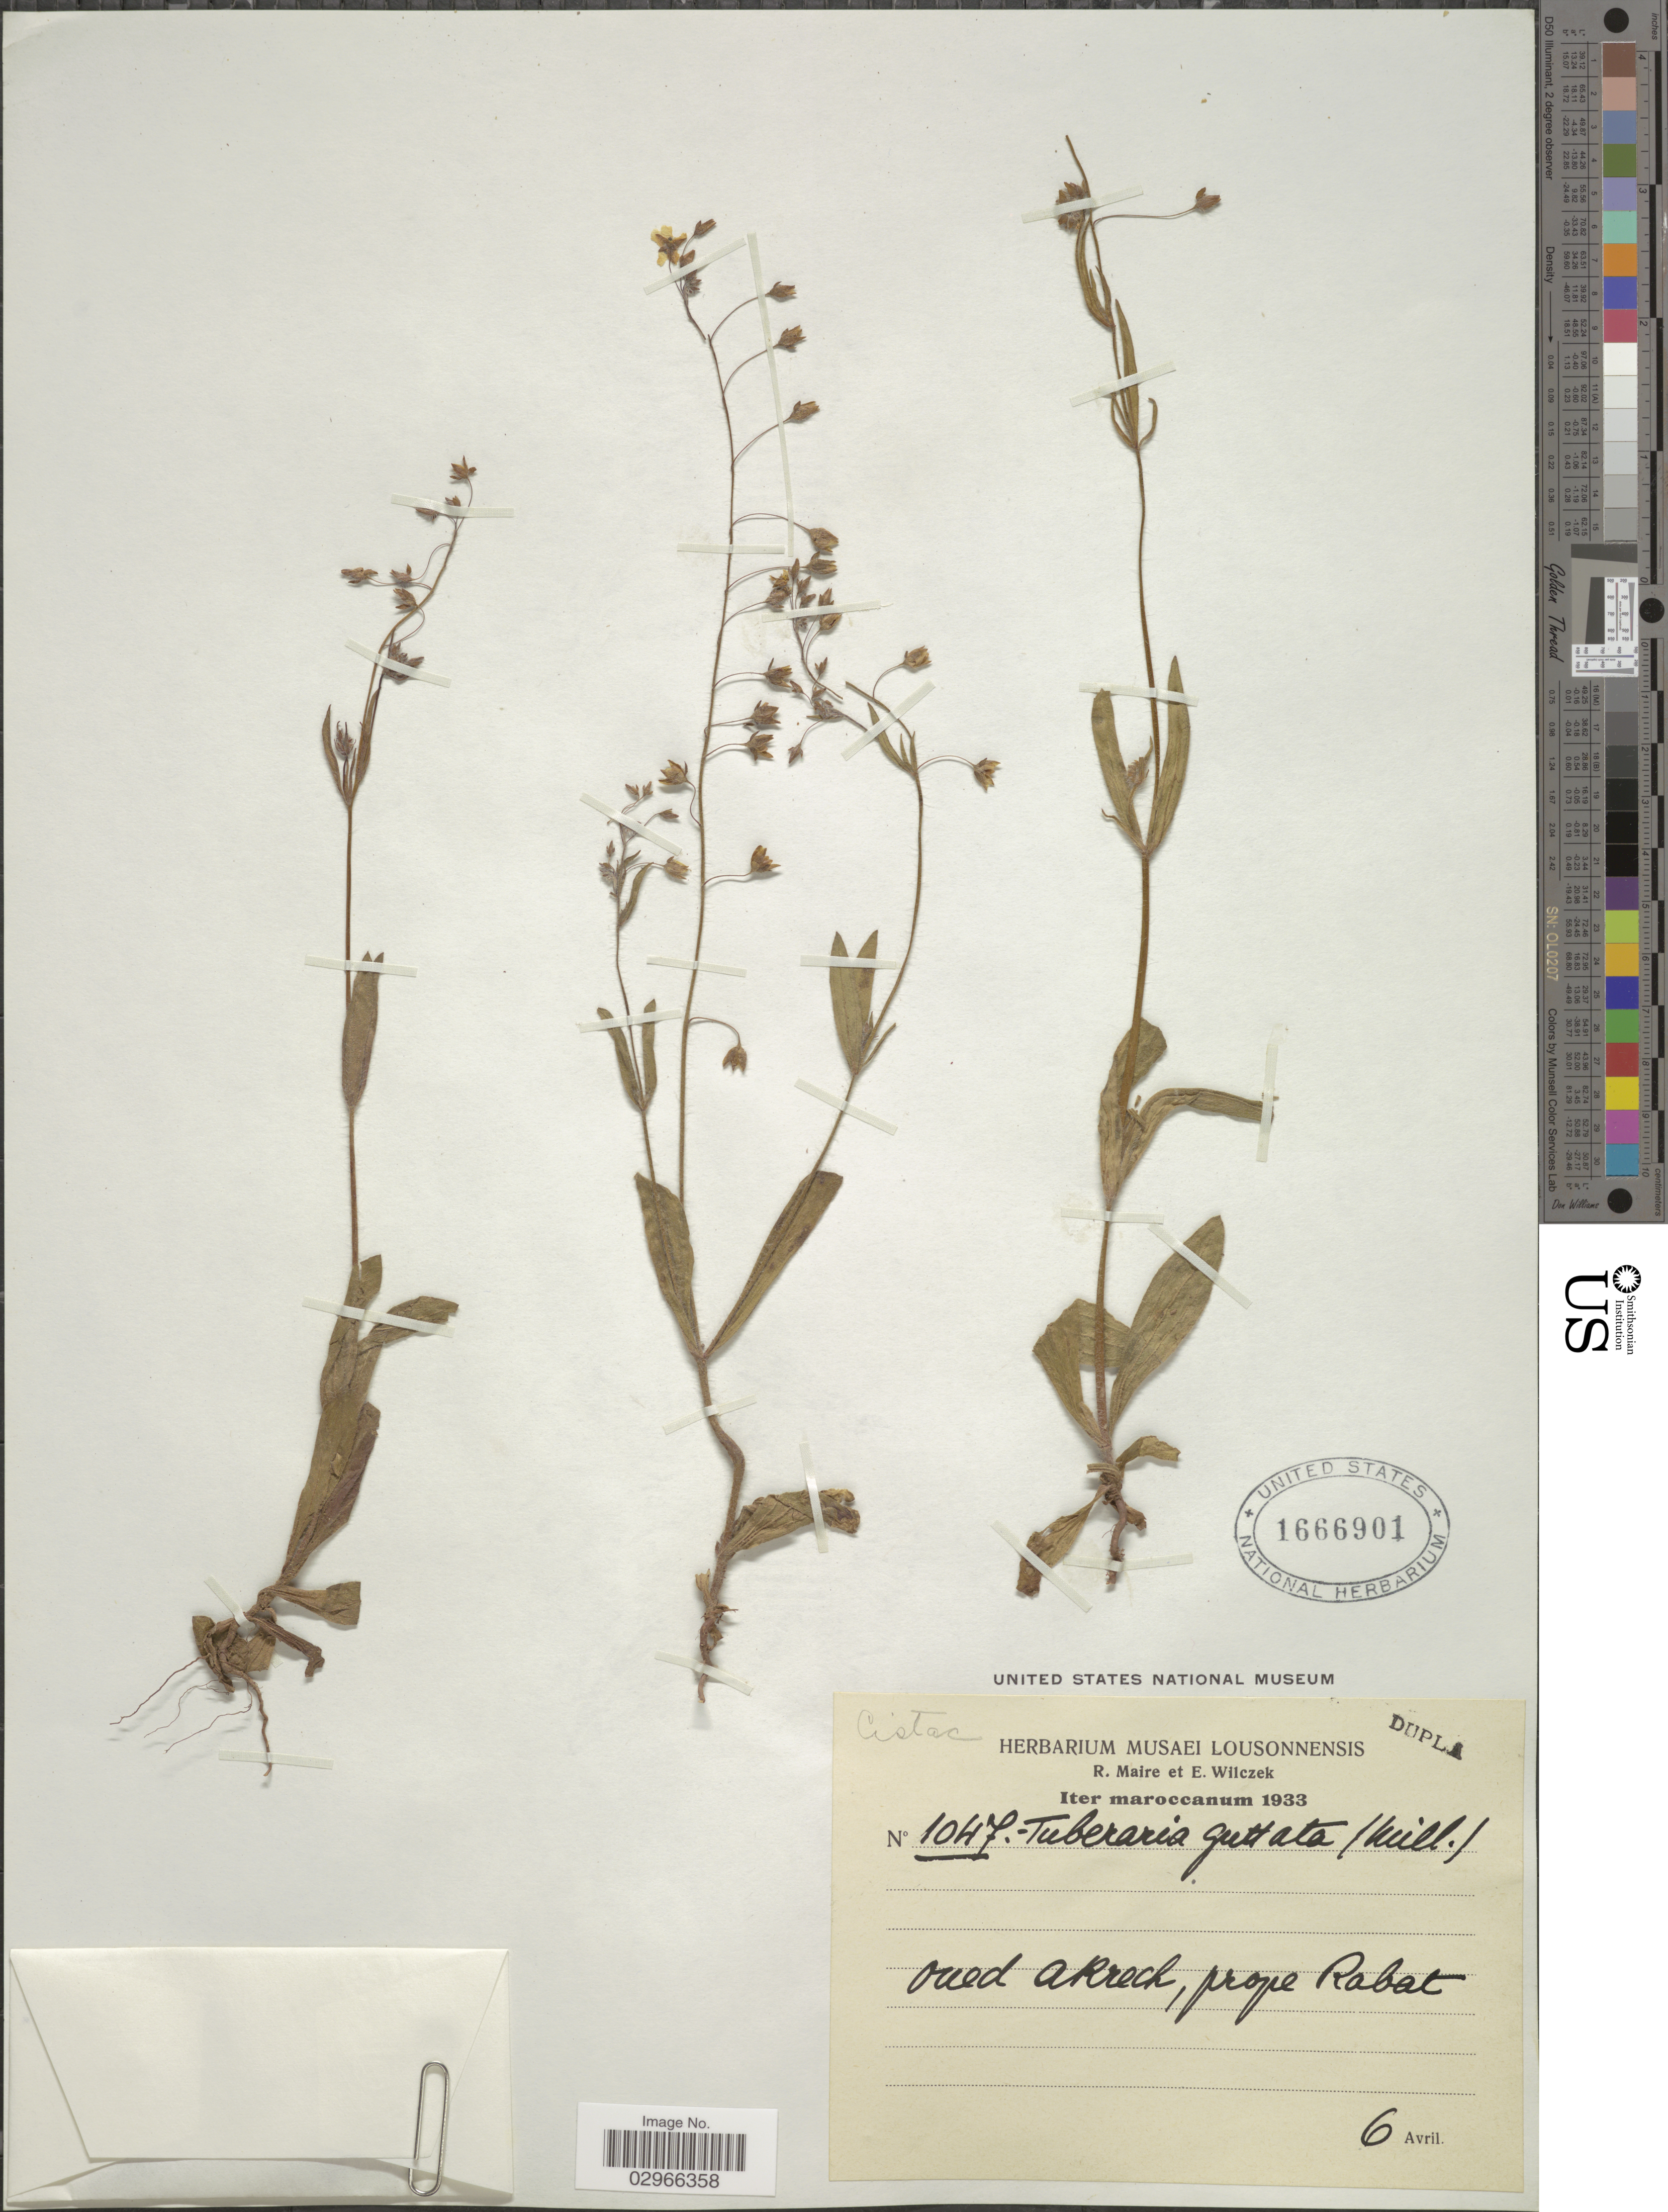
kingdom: Plantae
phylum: Tracheophyta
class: Magnoliopsida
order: Malvales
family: Cistaceae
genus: Tuberaria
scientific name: Tuberaria guttata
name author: (L.) Fourr.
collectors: R. Maire & E. Wilczek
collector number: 1047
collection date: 1933-04-06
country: Morocco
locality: Maroccanum. Oued Akrech, prope Rabat.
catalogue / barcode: US 1666901